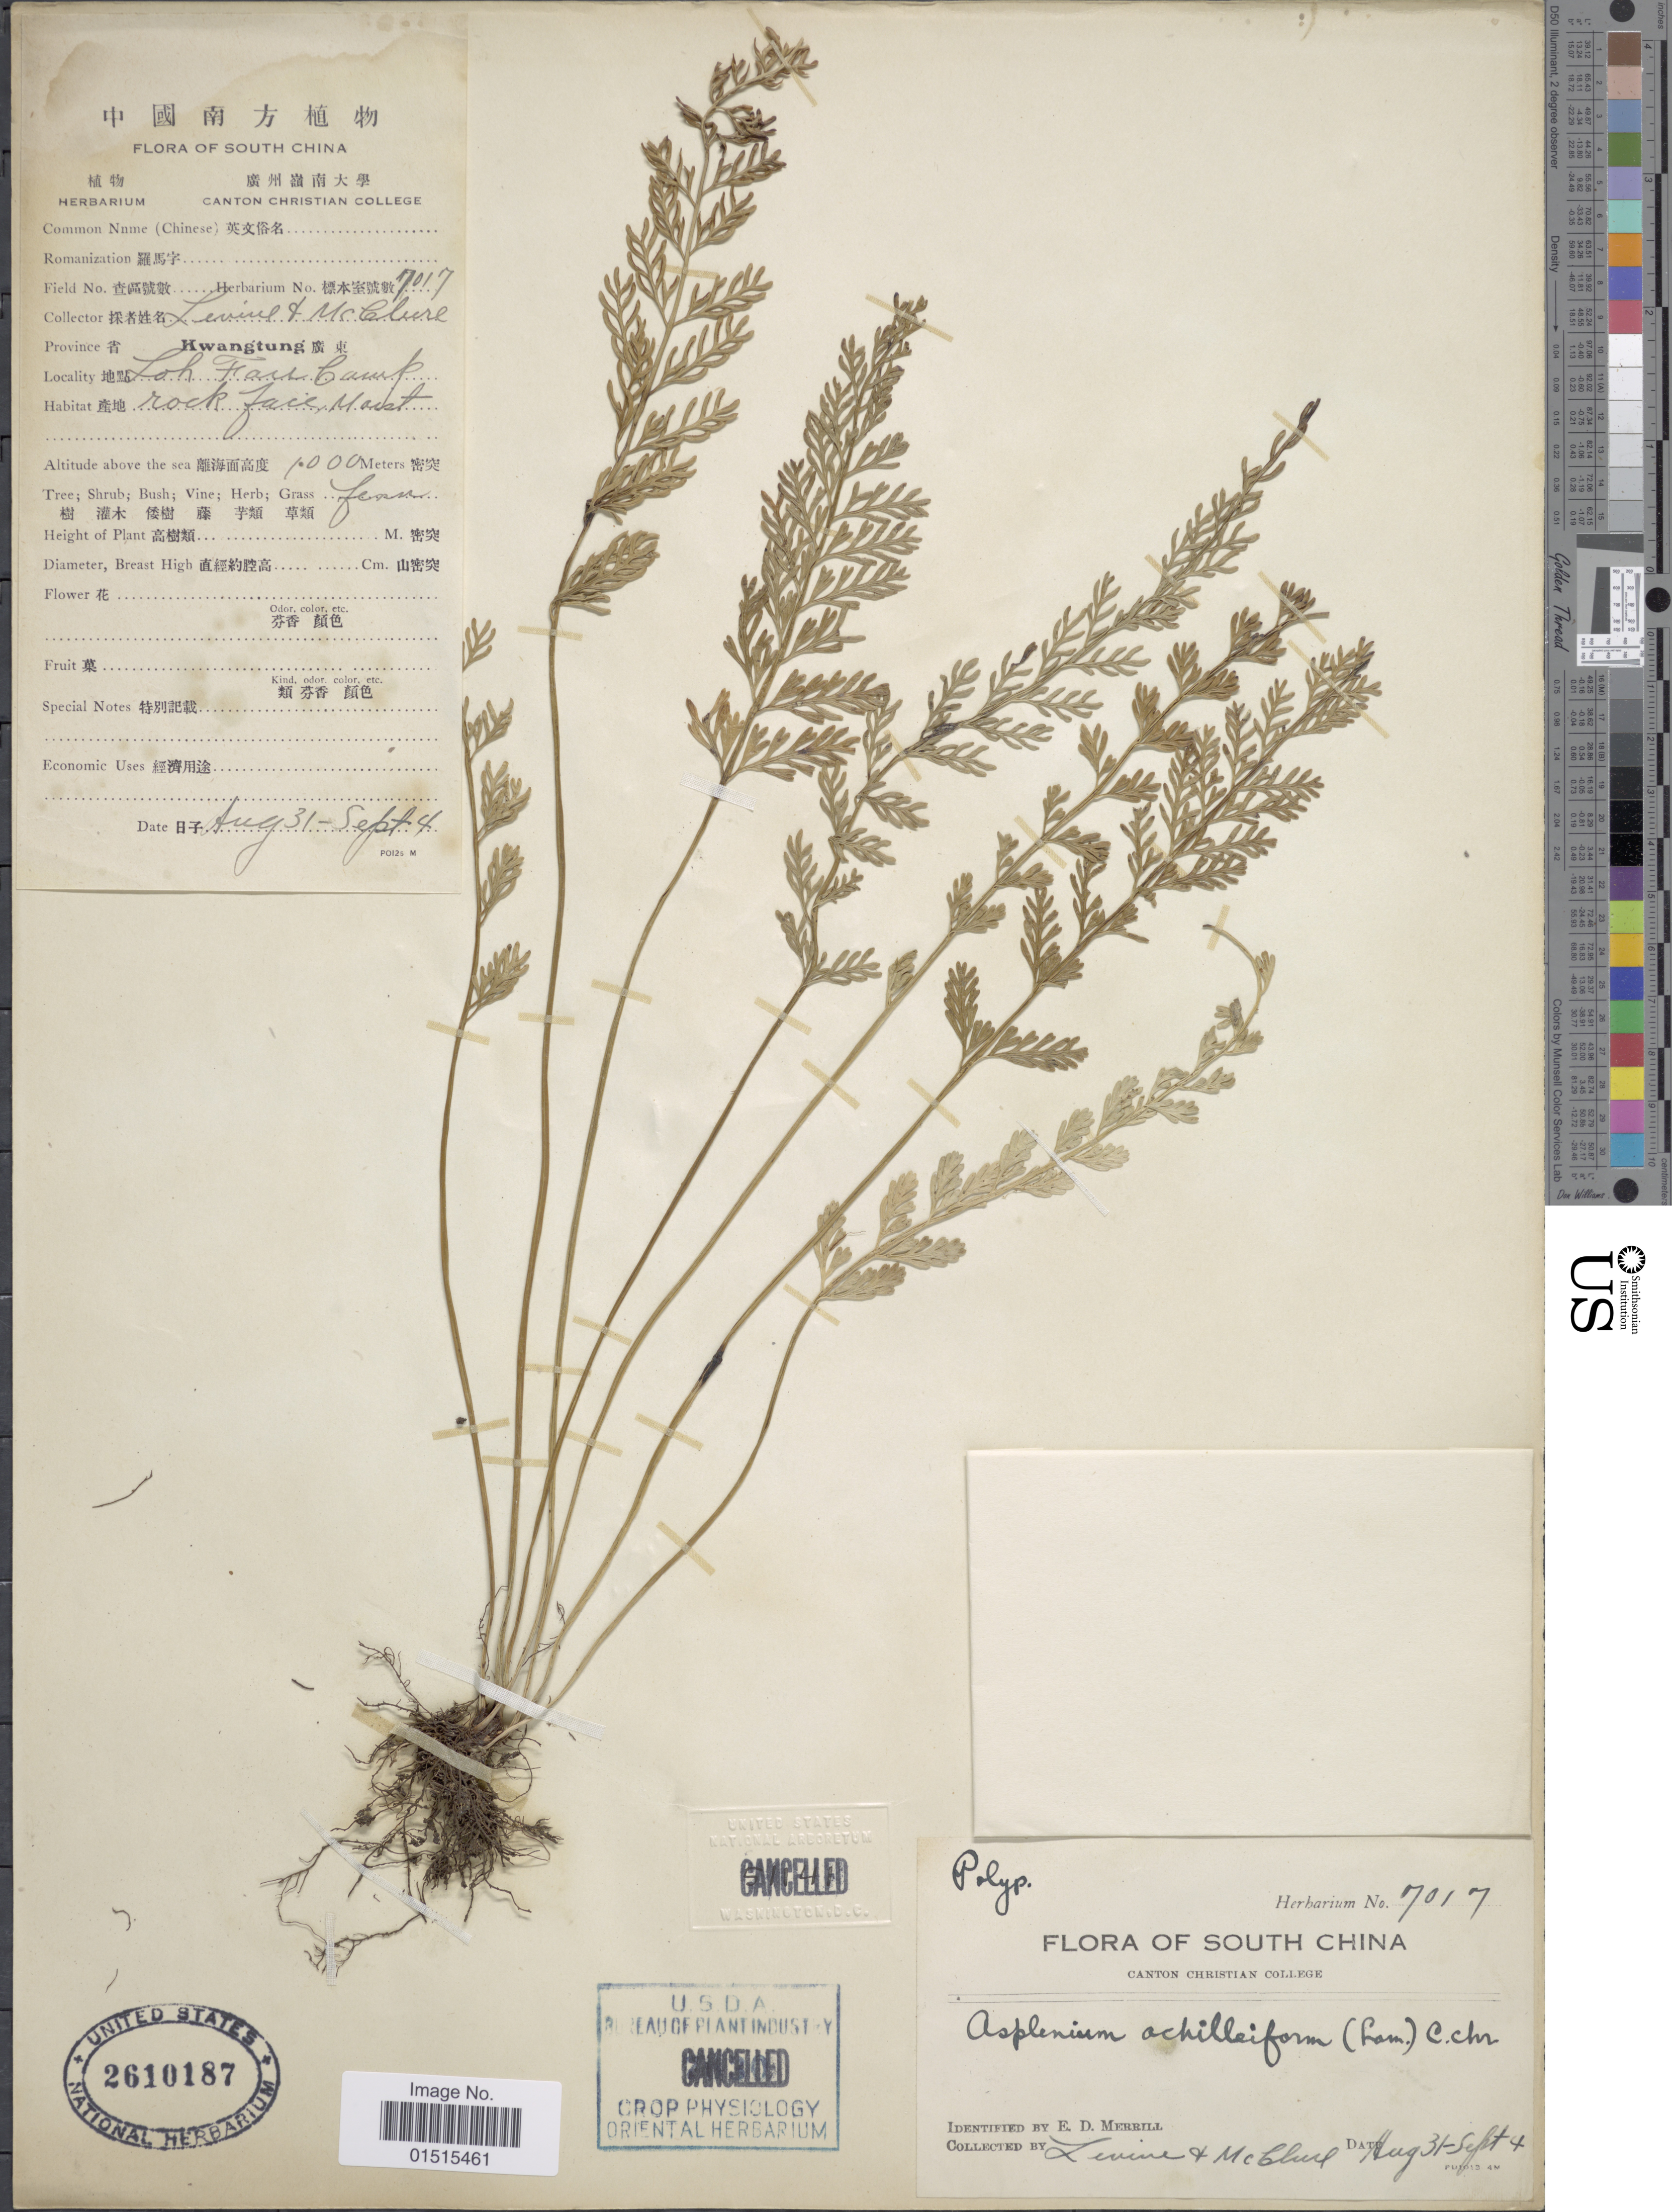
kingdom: Plantae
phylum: Tracheophyta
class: Polypodiopsida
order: Polypodiales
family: Aspleniaceae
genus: Asplenium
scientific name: Asplenium prolongatum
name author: Hook.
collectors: -. Levine & McClure, --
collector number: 7017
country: China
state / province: Guangdong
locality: Kwangtung, Loh Frau Camp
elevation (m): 1000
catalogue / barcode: US 2610187